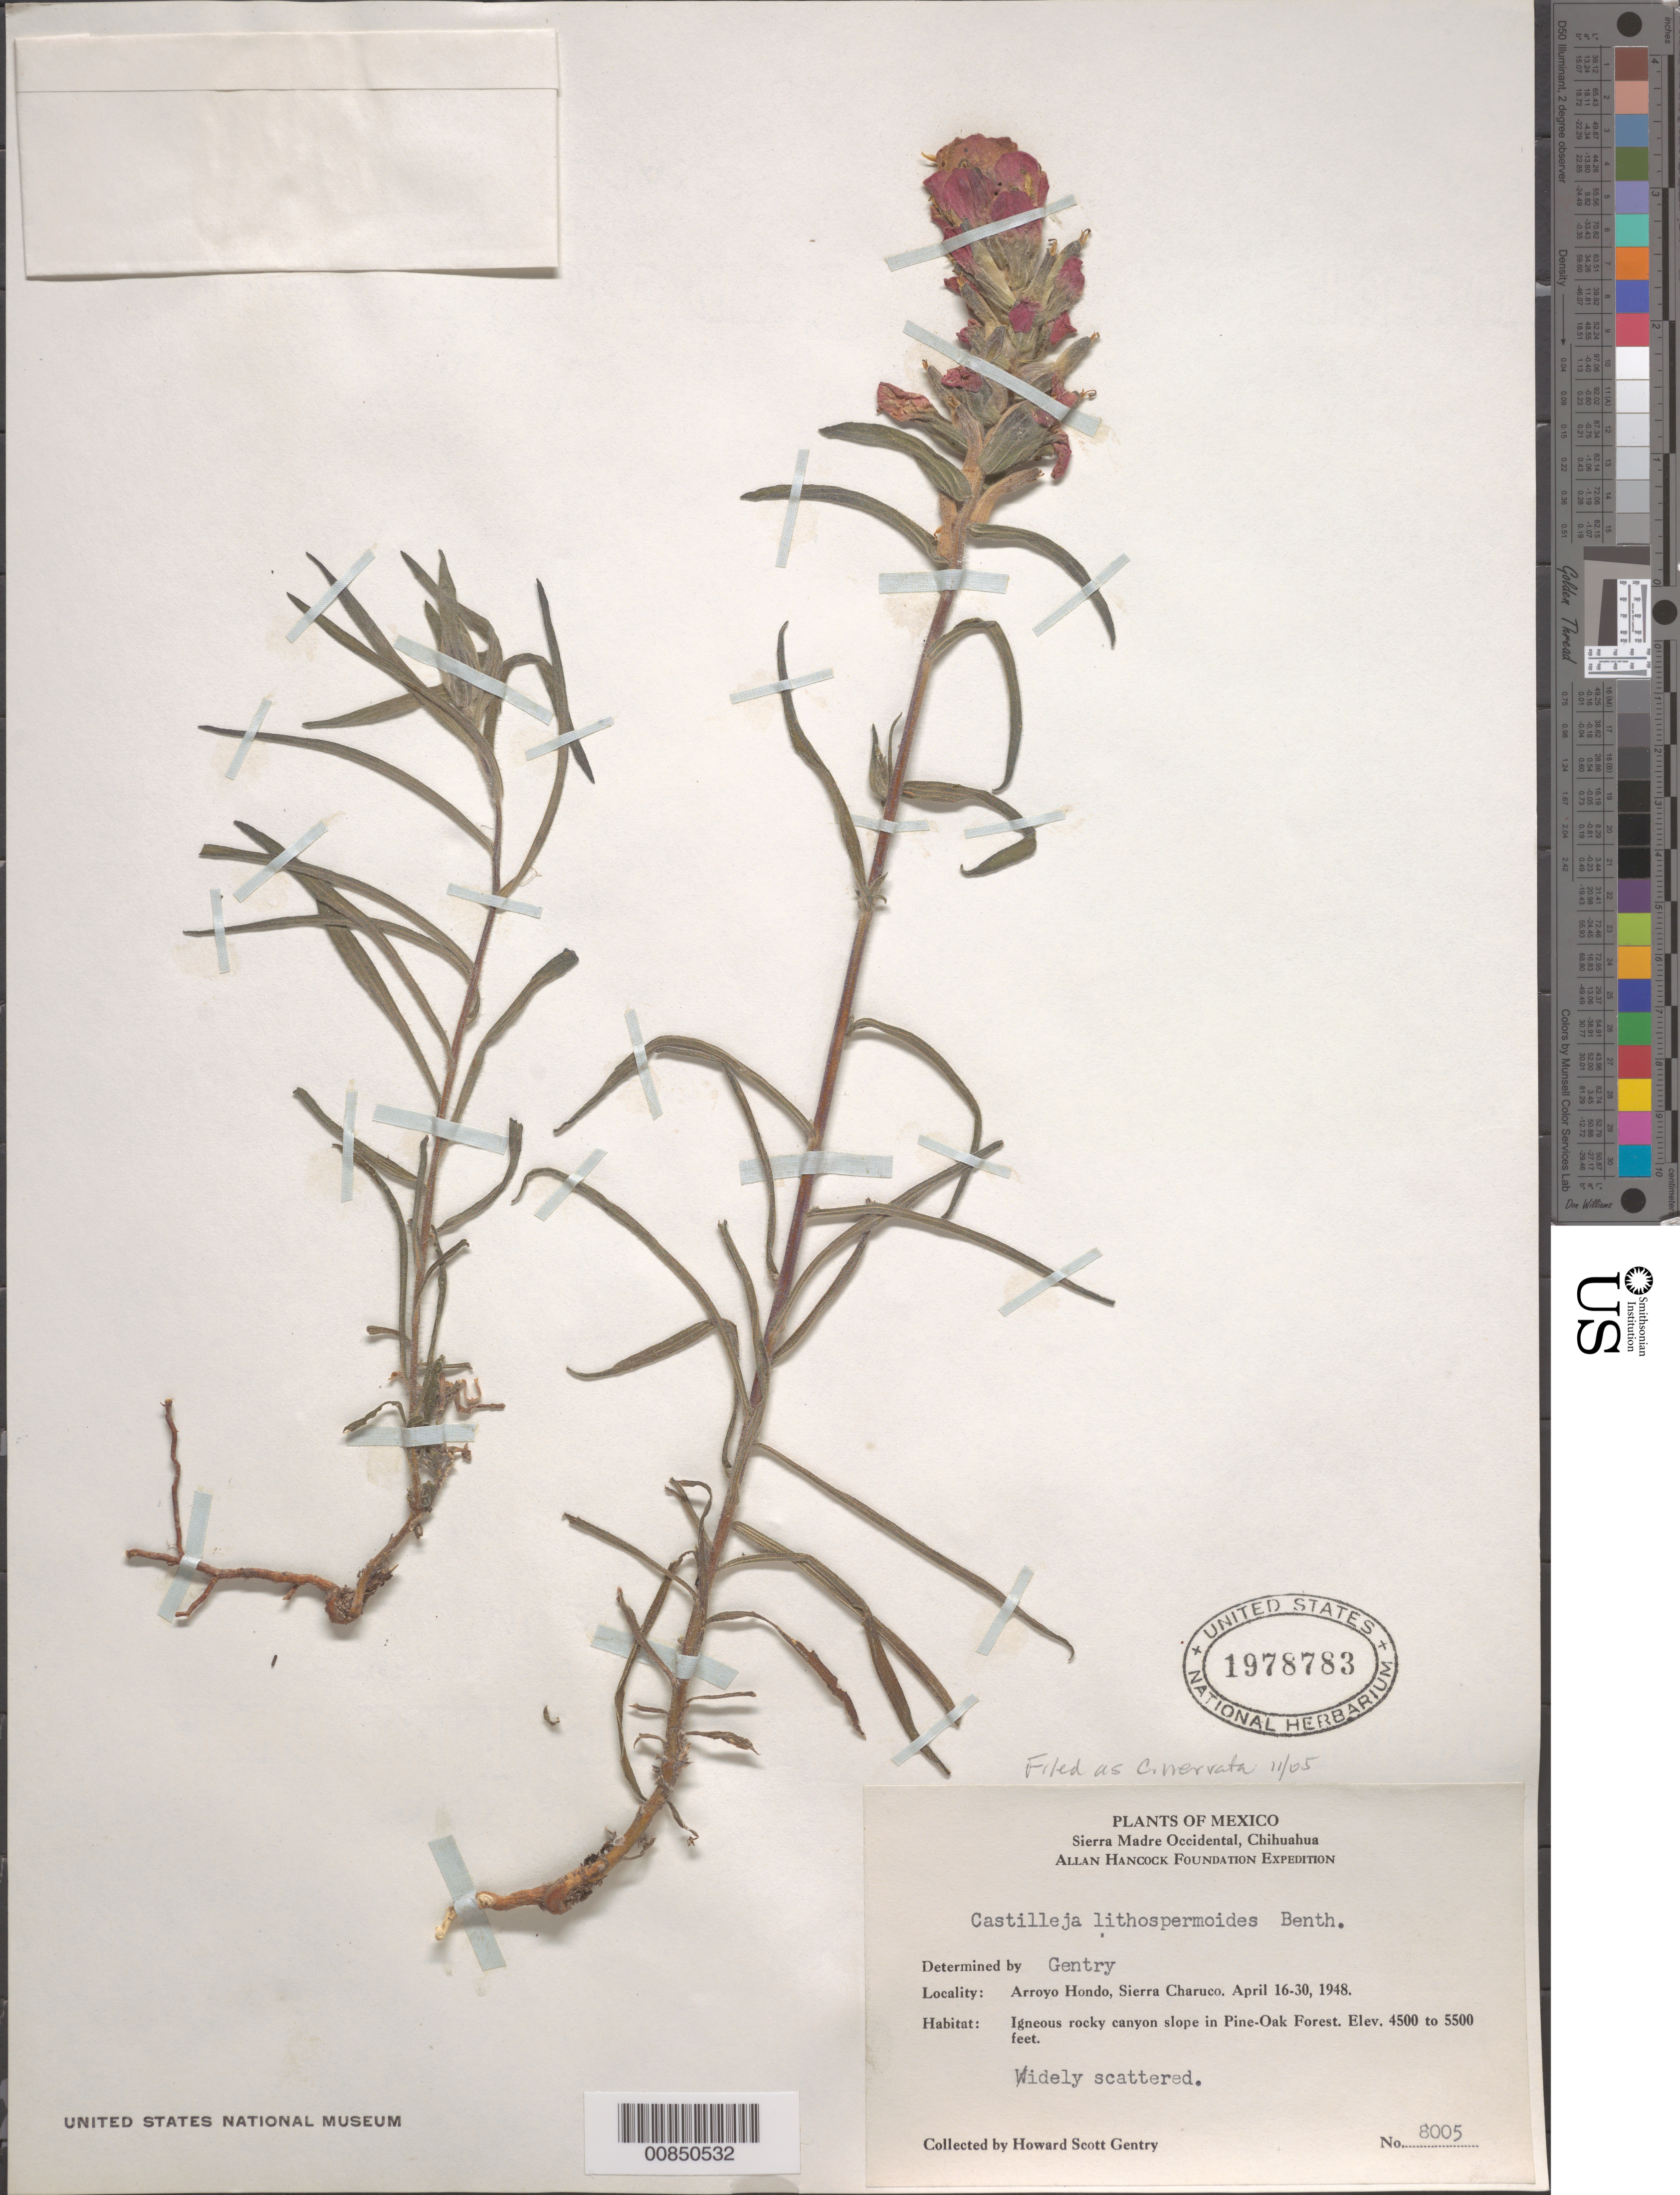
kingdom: Plantae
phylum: Tracheophyta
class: Magnoliopsida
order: Lamiales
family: Orobanchaceae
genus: Castilleja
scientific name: Castilleja nervata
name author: Eastw.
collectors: H. S. Gentry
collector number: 8005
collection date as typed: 16 Apr 1948 to 30 Apr 1948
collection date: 1948-04-16/1948-04-30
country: Mexico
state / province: Chihuahua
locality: Arroyo Hondo, Sierra Charuco.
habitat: Igneoous rocky canyon slope in Pine-Oak Forest.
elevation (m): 1372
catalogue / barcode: US 1978783